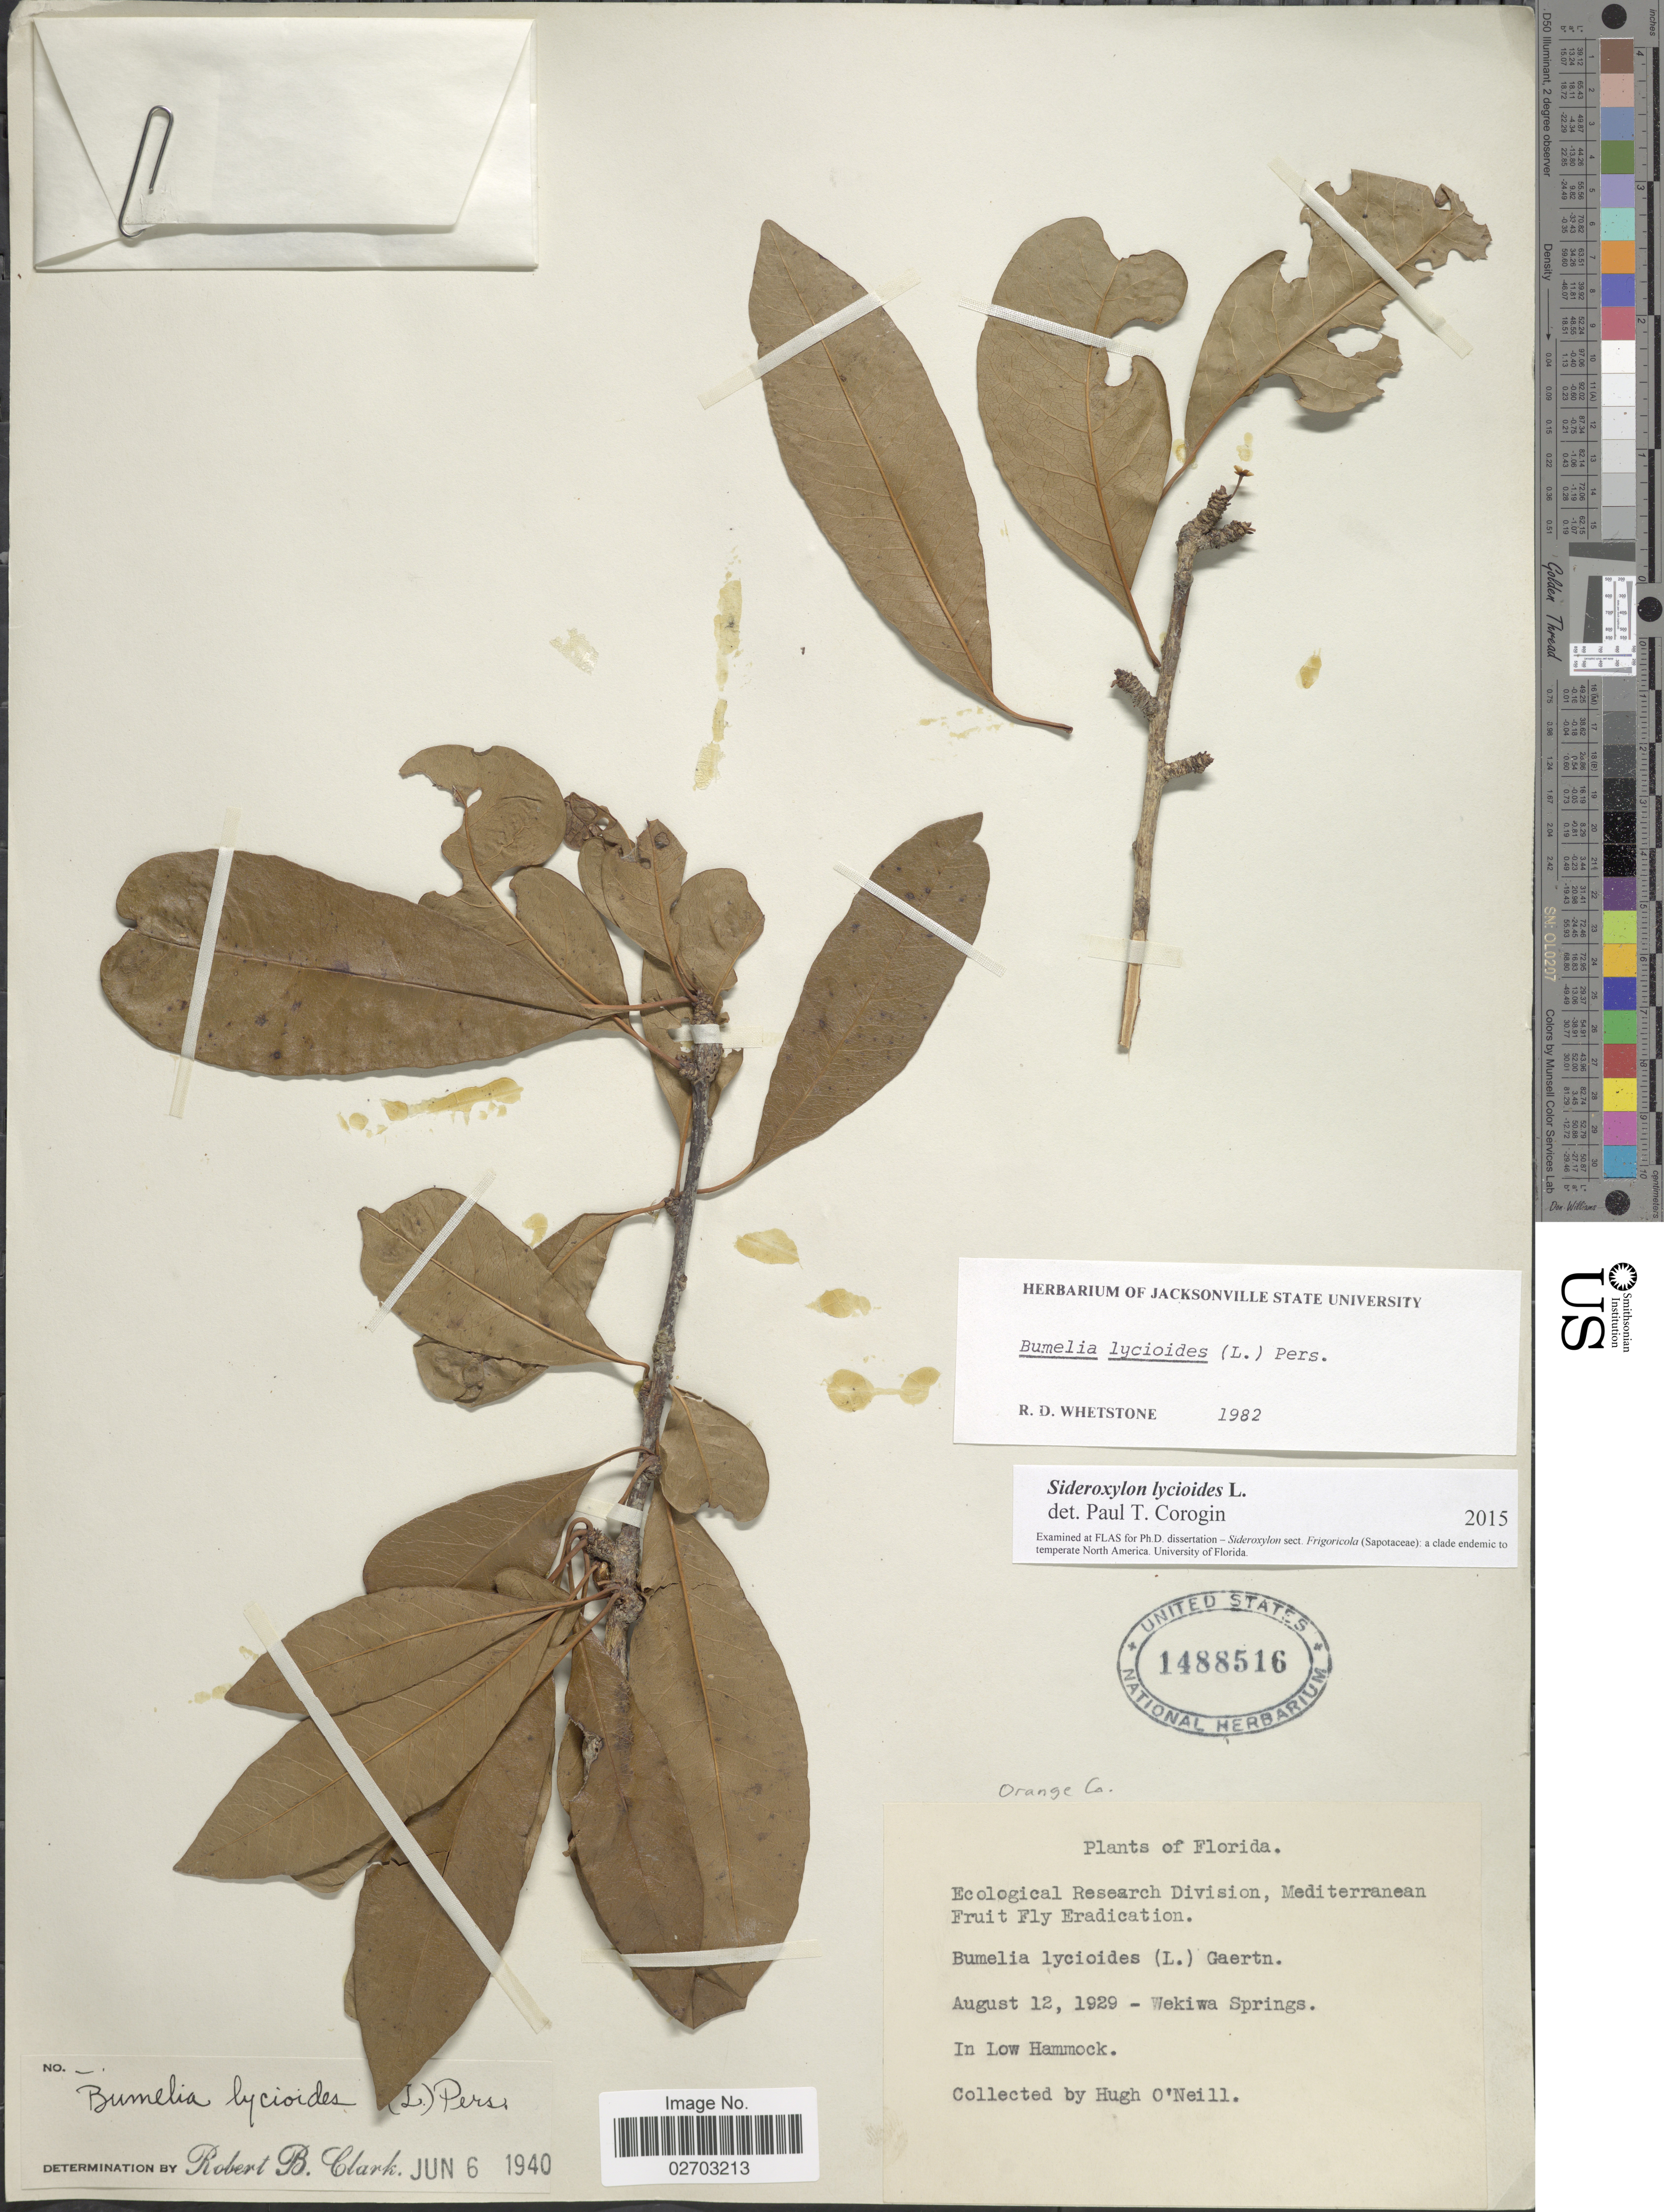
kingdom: Plantae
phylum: Tracheophyta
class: Magnoliopsida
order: Ericales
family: Sapotaceae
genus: Sideroxylon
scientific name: Sideroxylon lycioides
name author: L.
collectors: H. O'Neill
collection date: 1929-08-12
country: United States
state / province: Florida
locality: Wekiwa Springs, in Low Hammock, Orange Co.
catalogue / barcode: US 1488516